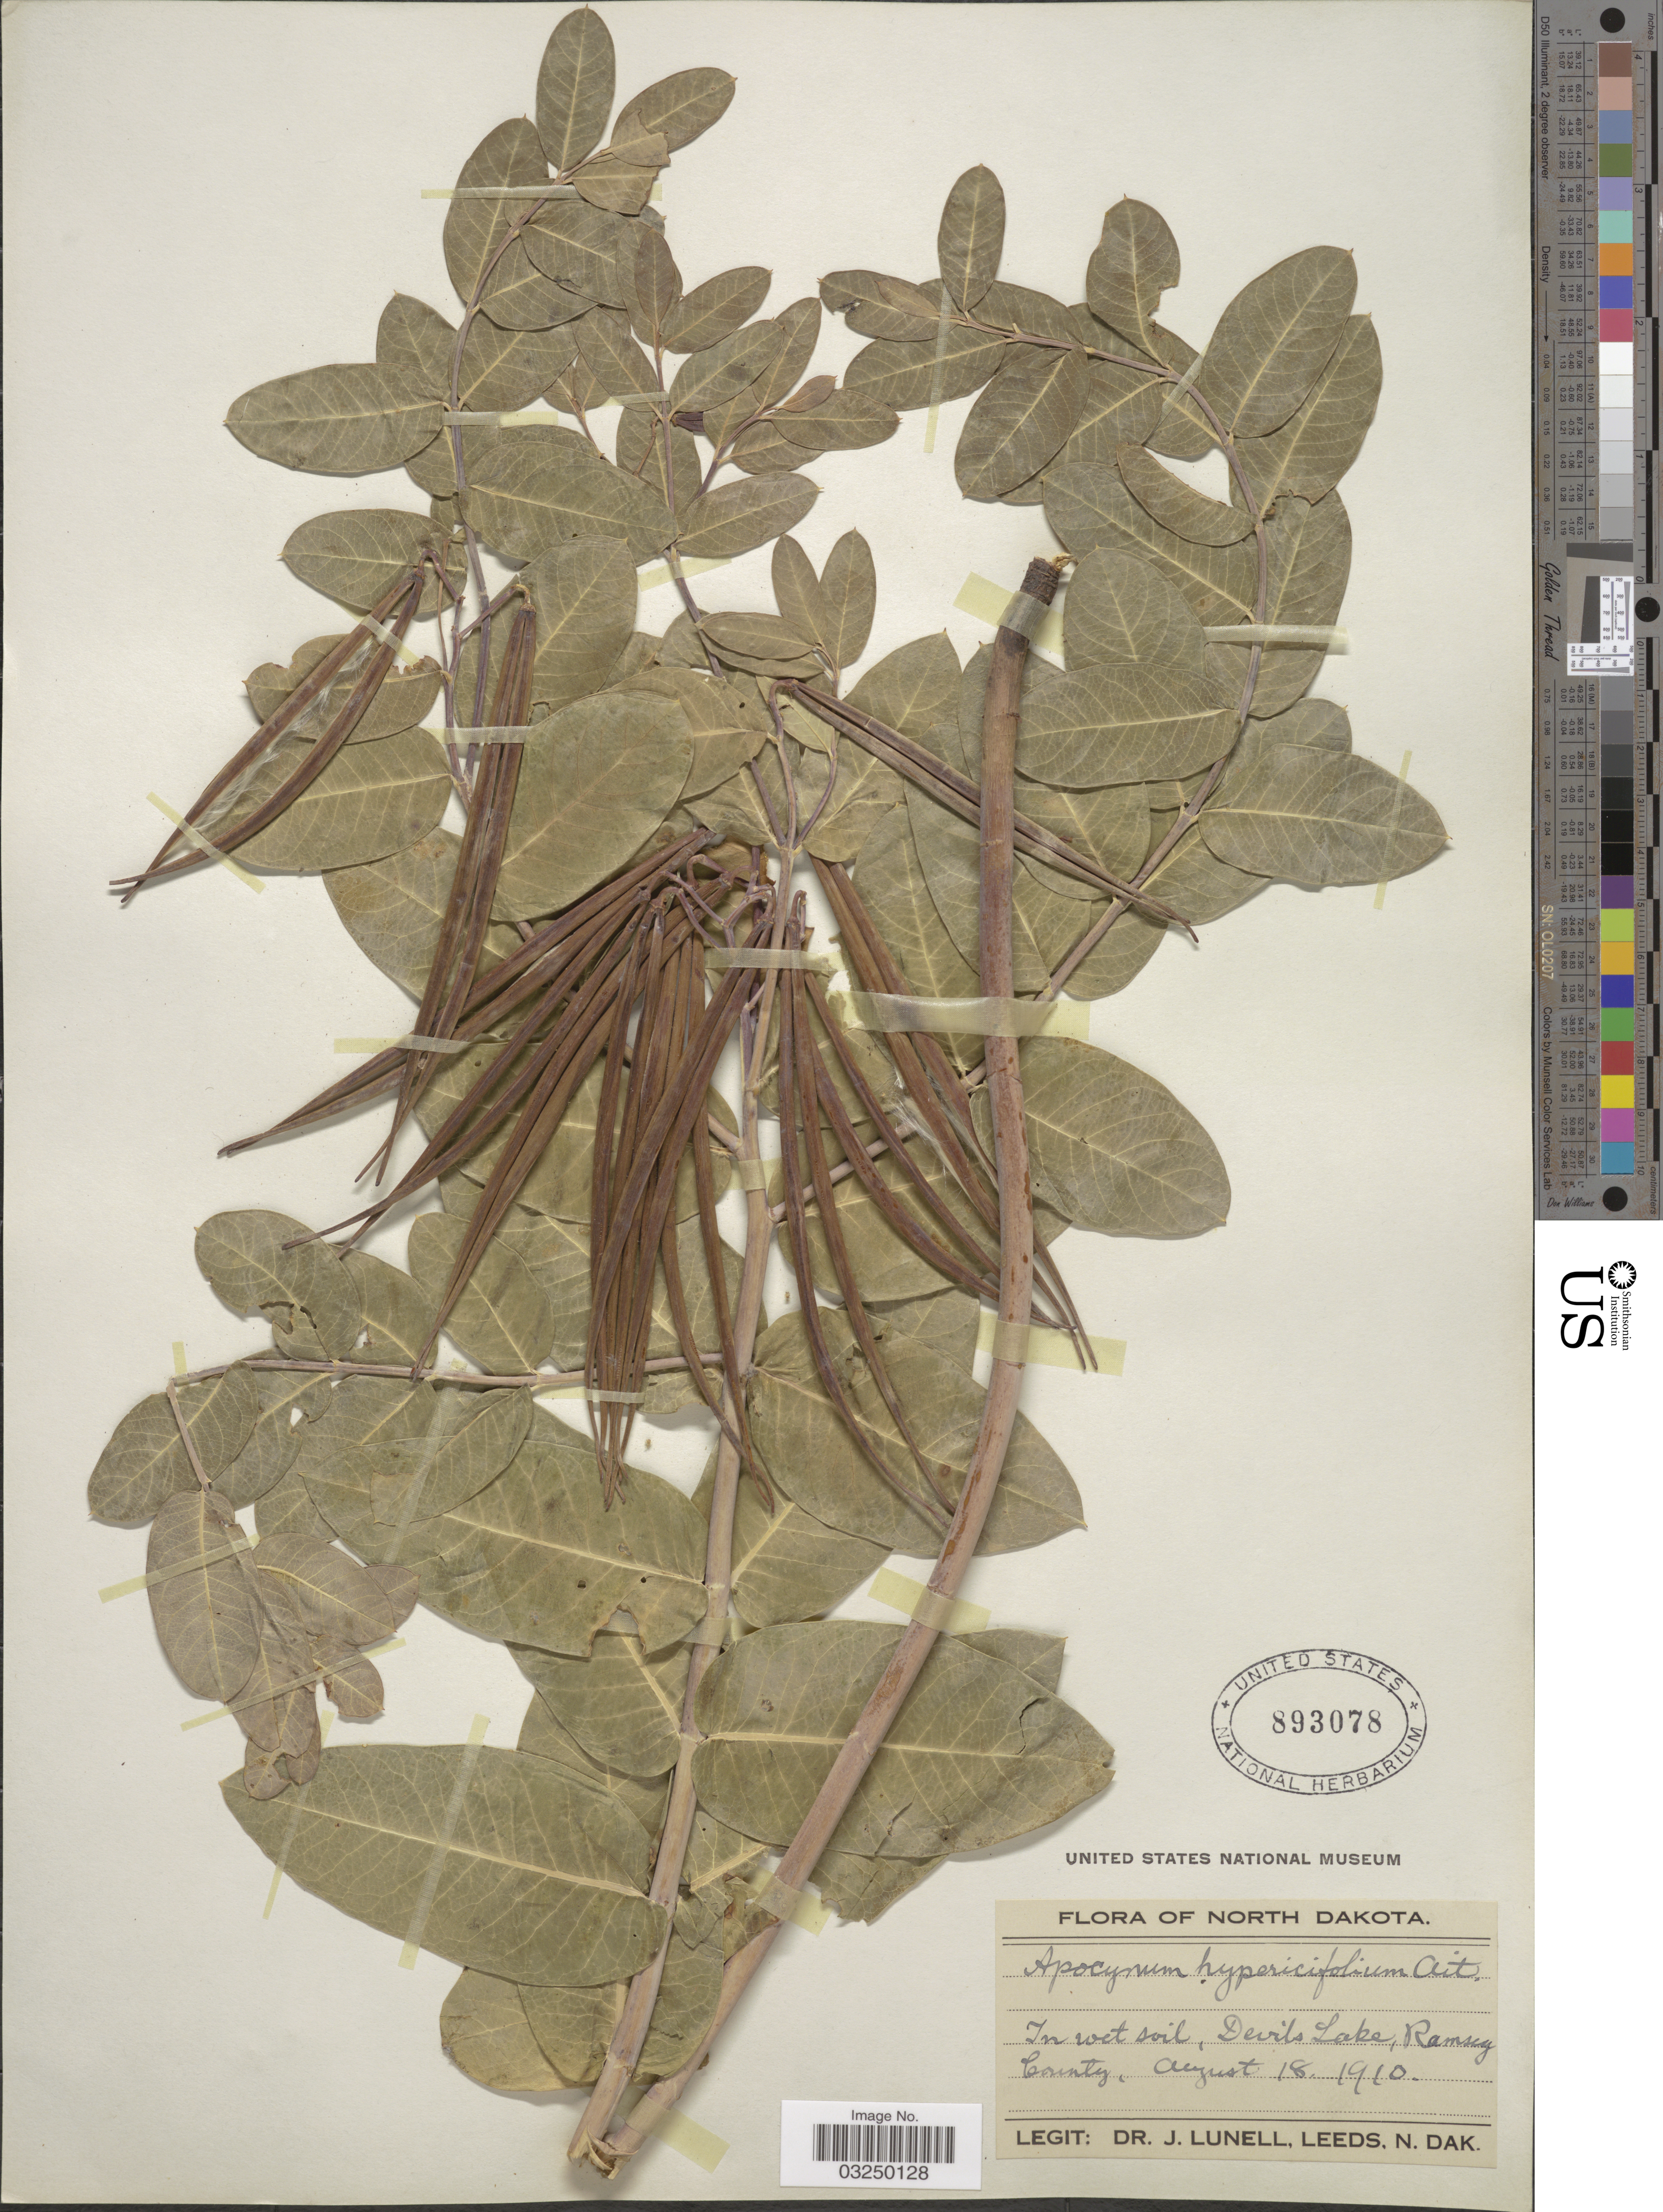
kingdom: Plantae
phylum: Tracheophyta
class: Magnoliopsida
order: Gentianales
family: Apocynaceae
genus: Apocynum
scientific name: Apocynum sibiricum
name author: Jacq.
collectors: J. Lunell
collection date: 1910-08-18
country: United States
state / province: North Dakota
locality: Devil's Lake, Ramsey County.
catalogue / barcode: US 893078